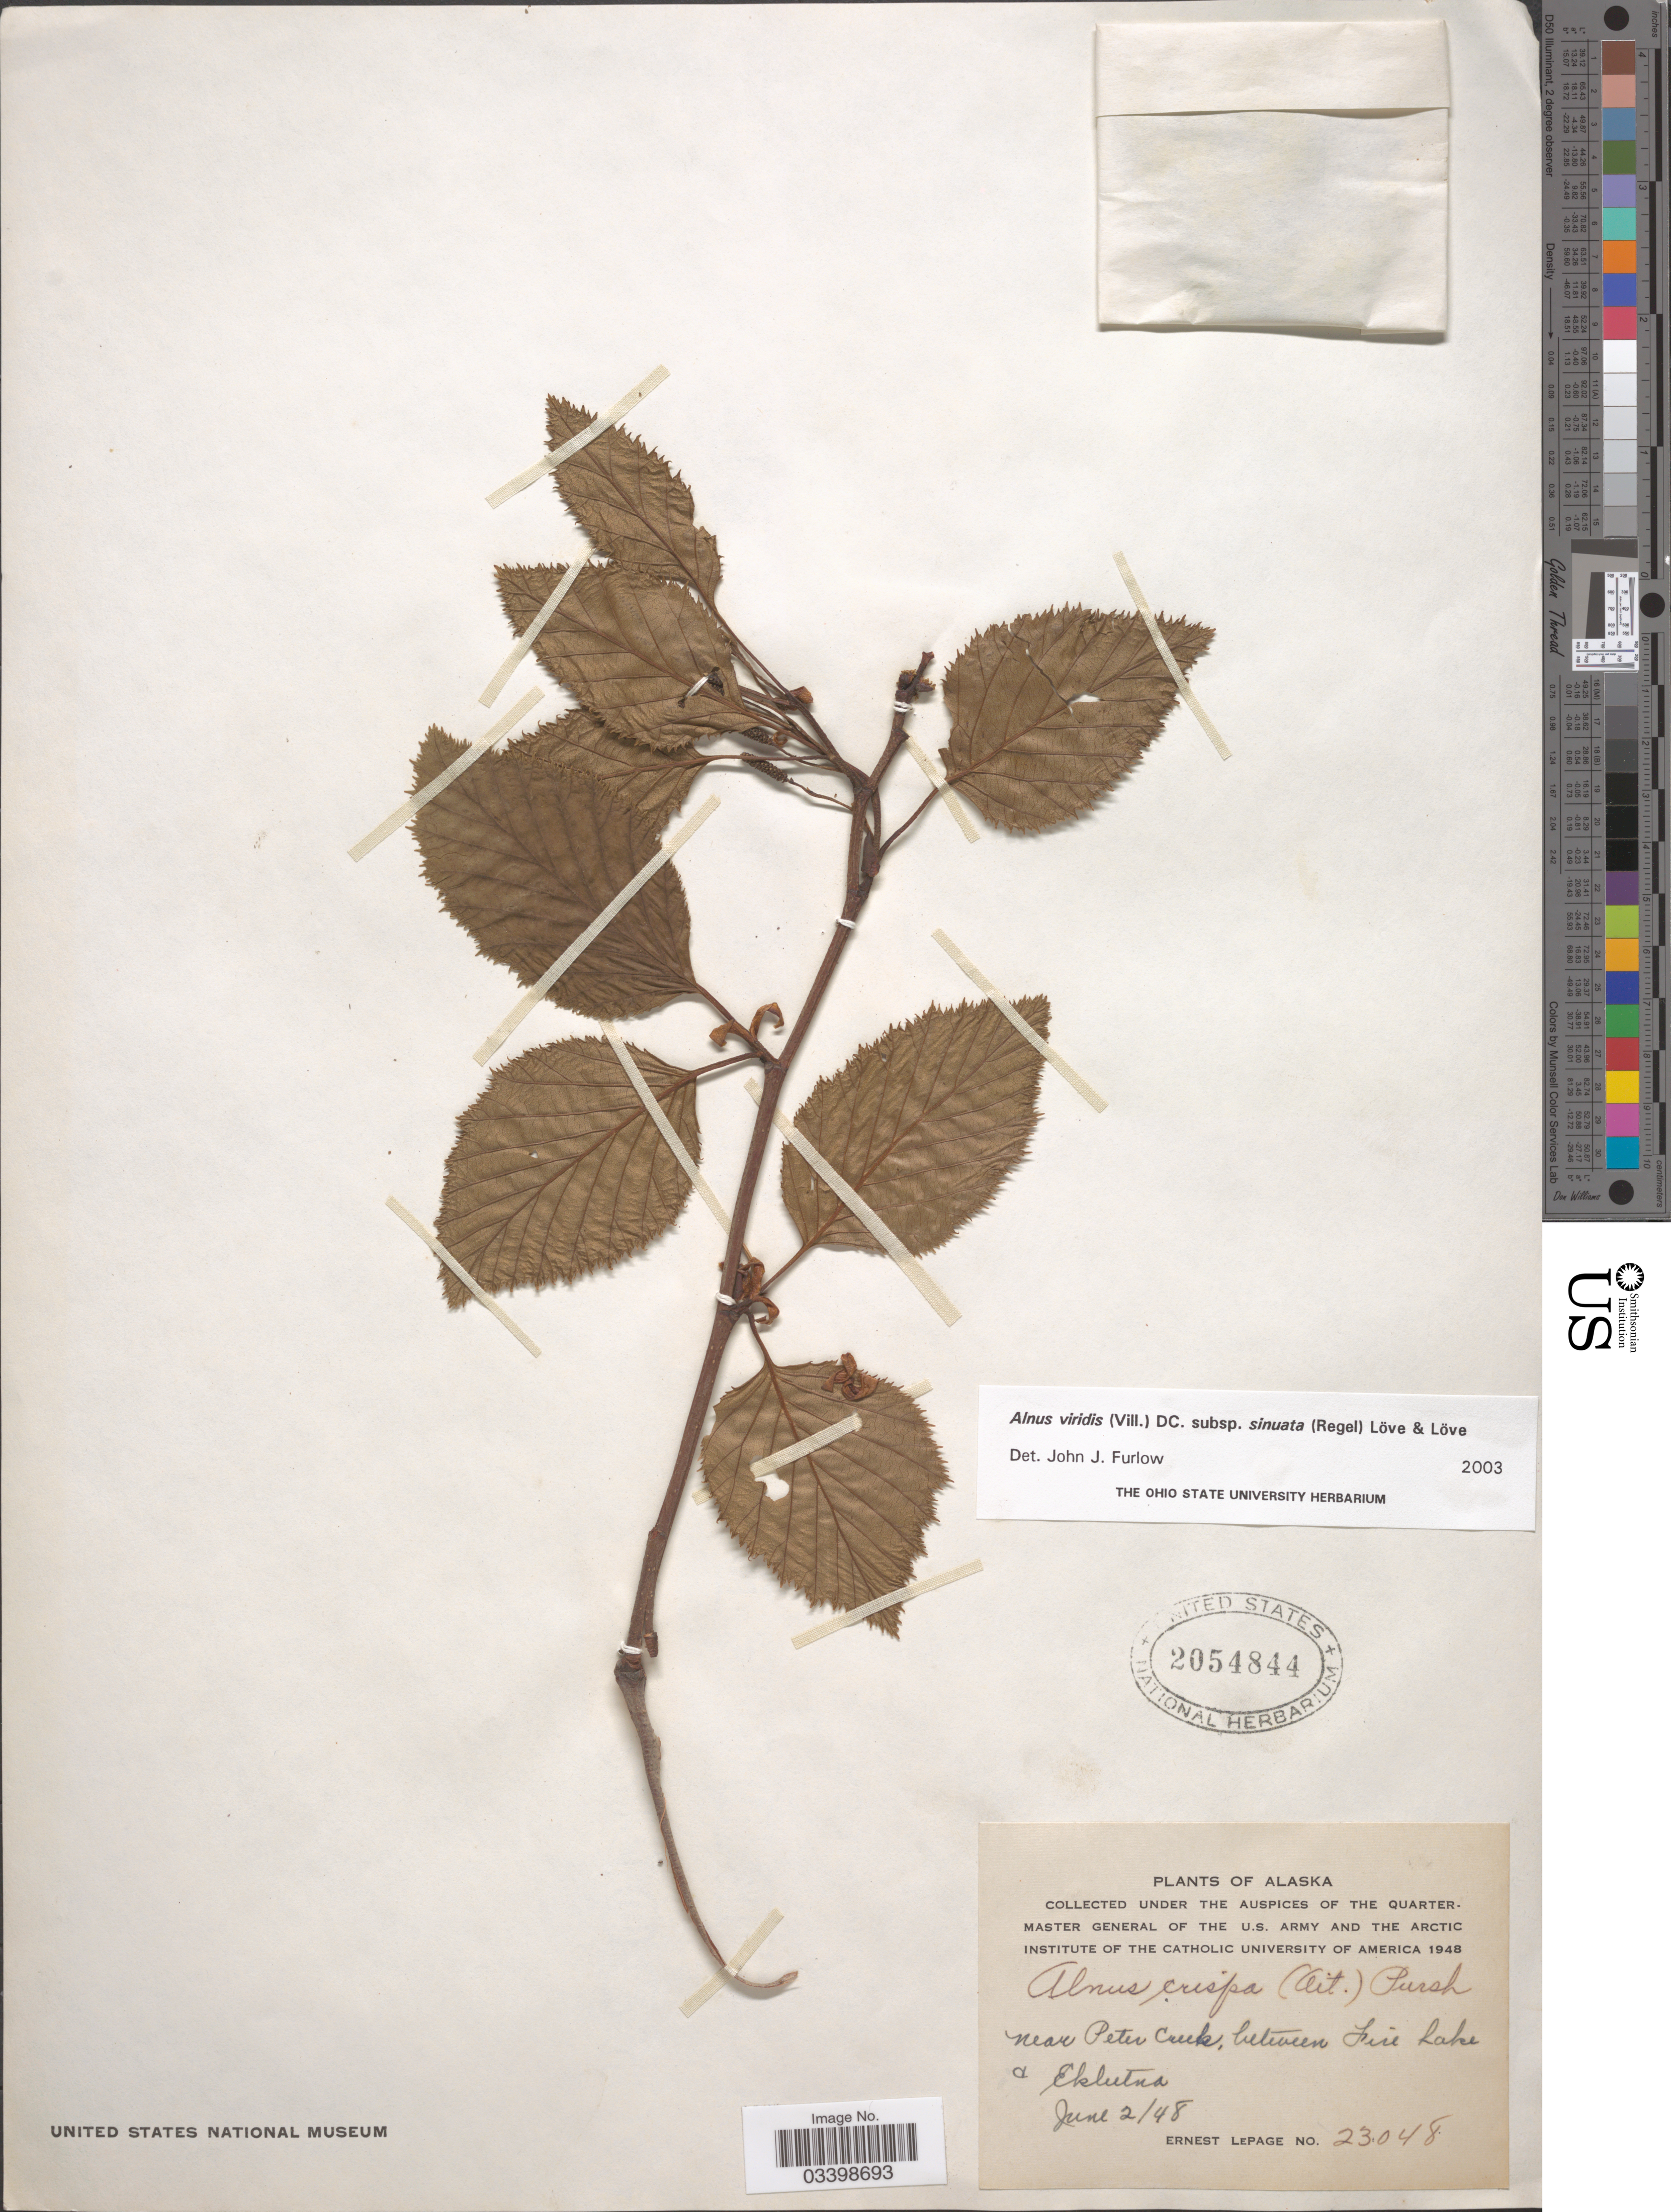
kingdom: Plantae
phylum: Tracheophyta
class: Magnoliopsida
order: Fagales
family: Betulaceae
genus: Alnus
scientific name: Alnus viridis subsp. sinuata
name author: Regel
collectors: E. Lepage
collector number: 23048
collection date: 1948-06-02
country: United States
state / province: Alaska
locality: Near Peter Creek, between Fire Lake & Eklutna.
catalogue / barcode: US 2054844